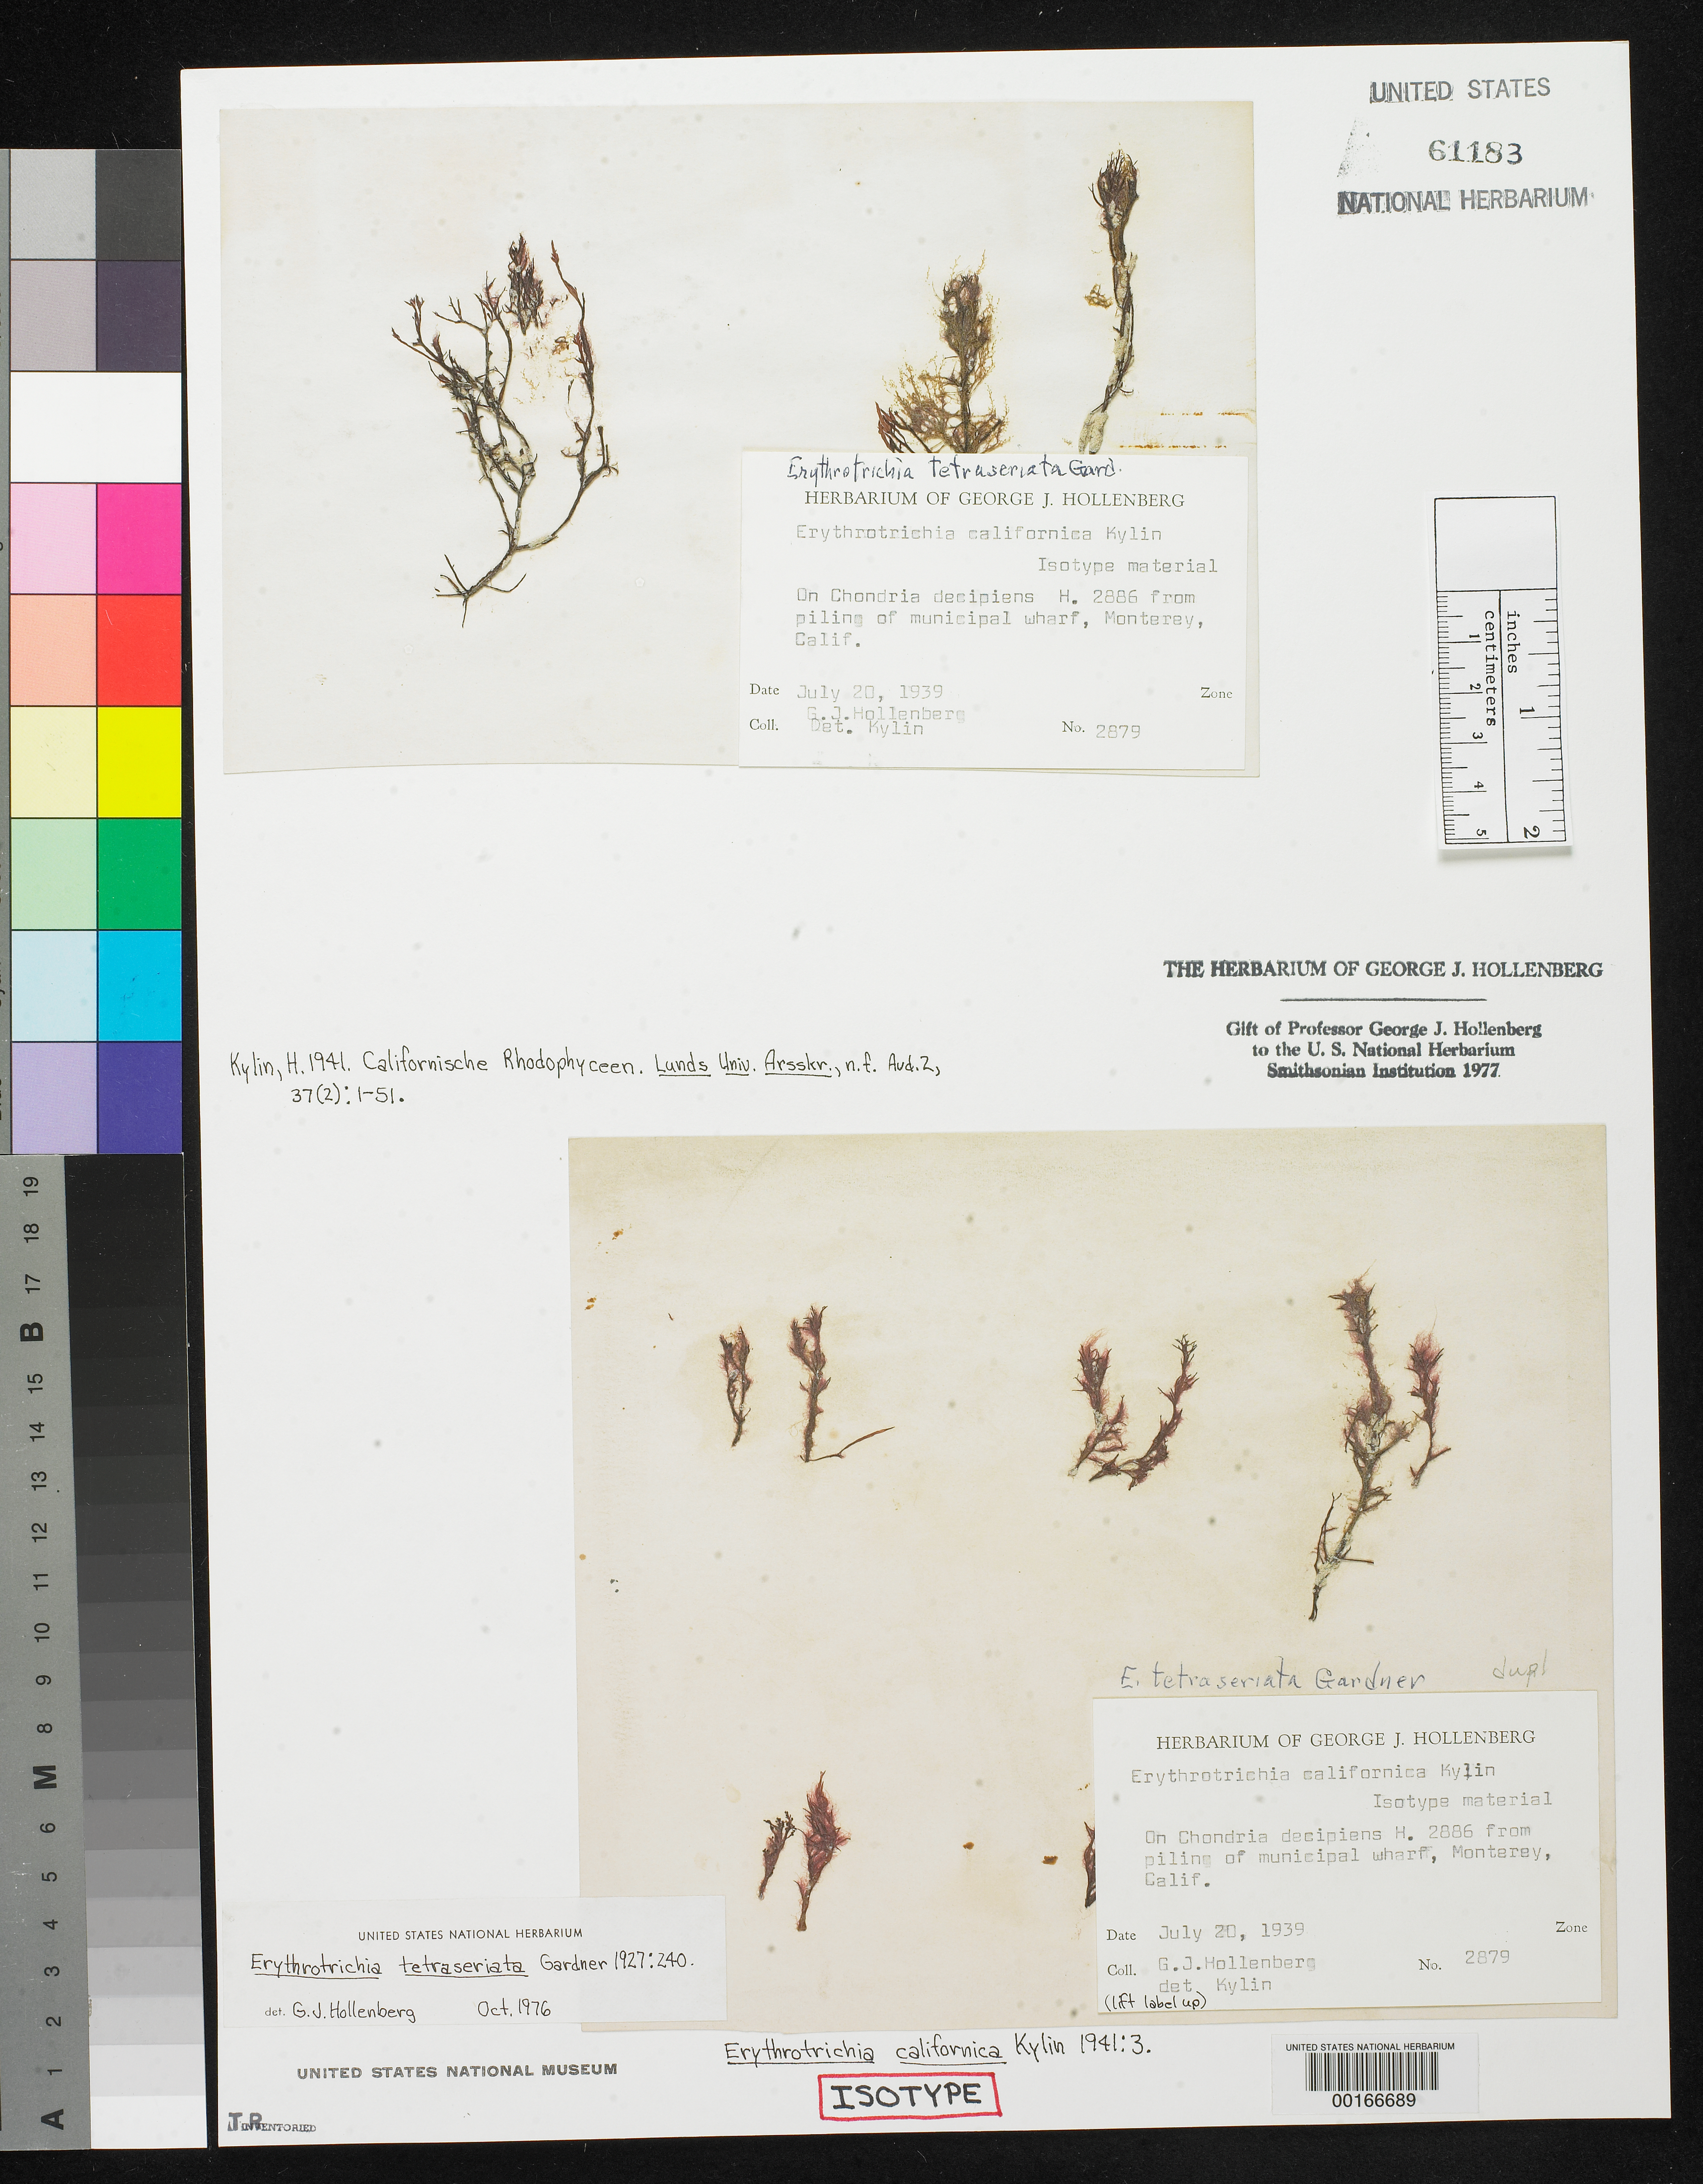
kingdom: Plantae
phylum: Rhodophyta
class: Compsopogonophyceae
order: Erythropeltidales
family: Erythrotrichiaceae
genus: Erythrotrichia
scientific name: Erythrotrichia californica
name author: Kylin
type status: Isotype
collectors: G. Hollenberg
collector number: GJH 2879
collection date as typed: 20 Jul 1939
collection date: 1939-07-20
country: United States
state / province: California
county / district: Monterey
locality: Monterey, Municipal Wharf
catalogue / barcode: US 61183